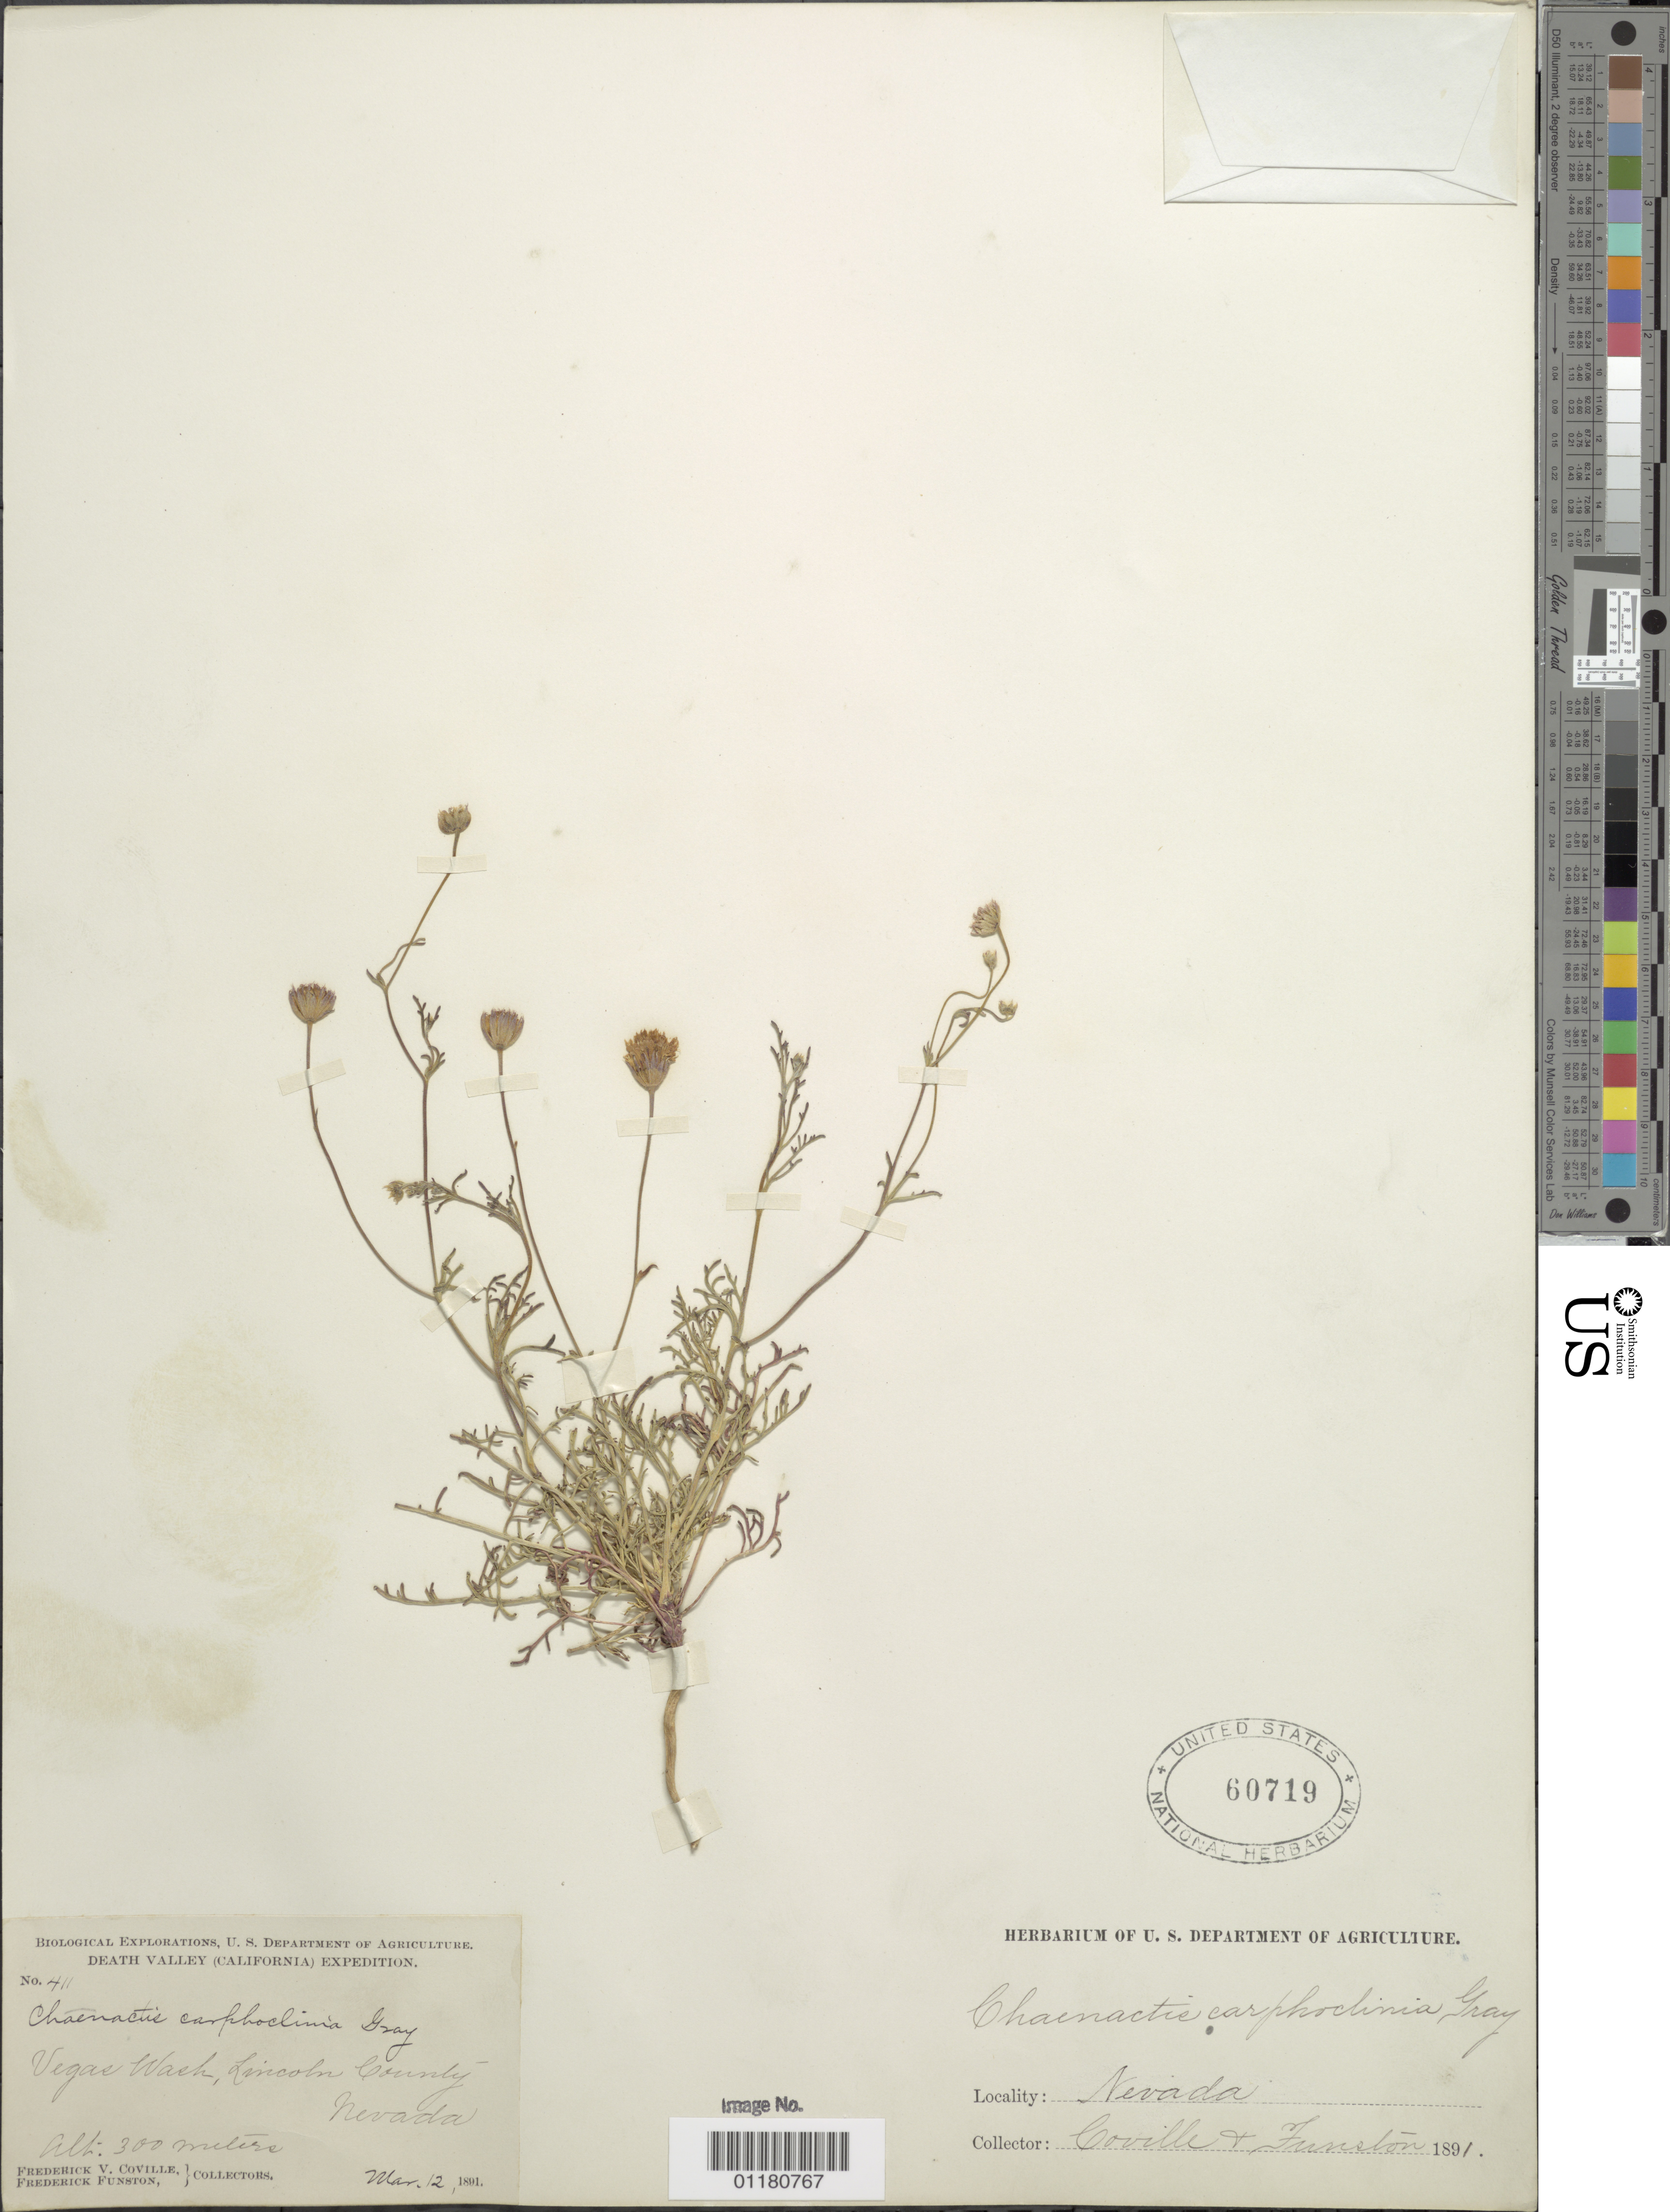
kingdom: Plantae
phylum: Tracheophyta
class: Magnoliopsida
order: Asterales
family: Asteraceae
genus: Chaenactis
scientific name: Chaenactis carphoclinia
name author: A. Gray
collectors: F. V. Coville & F. Funston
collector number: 411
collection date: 1891-03-12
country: United States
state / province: Nevada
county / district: Lincoln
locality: Vegas Wash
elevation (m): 300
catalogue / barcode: US 60719